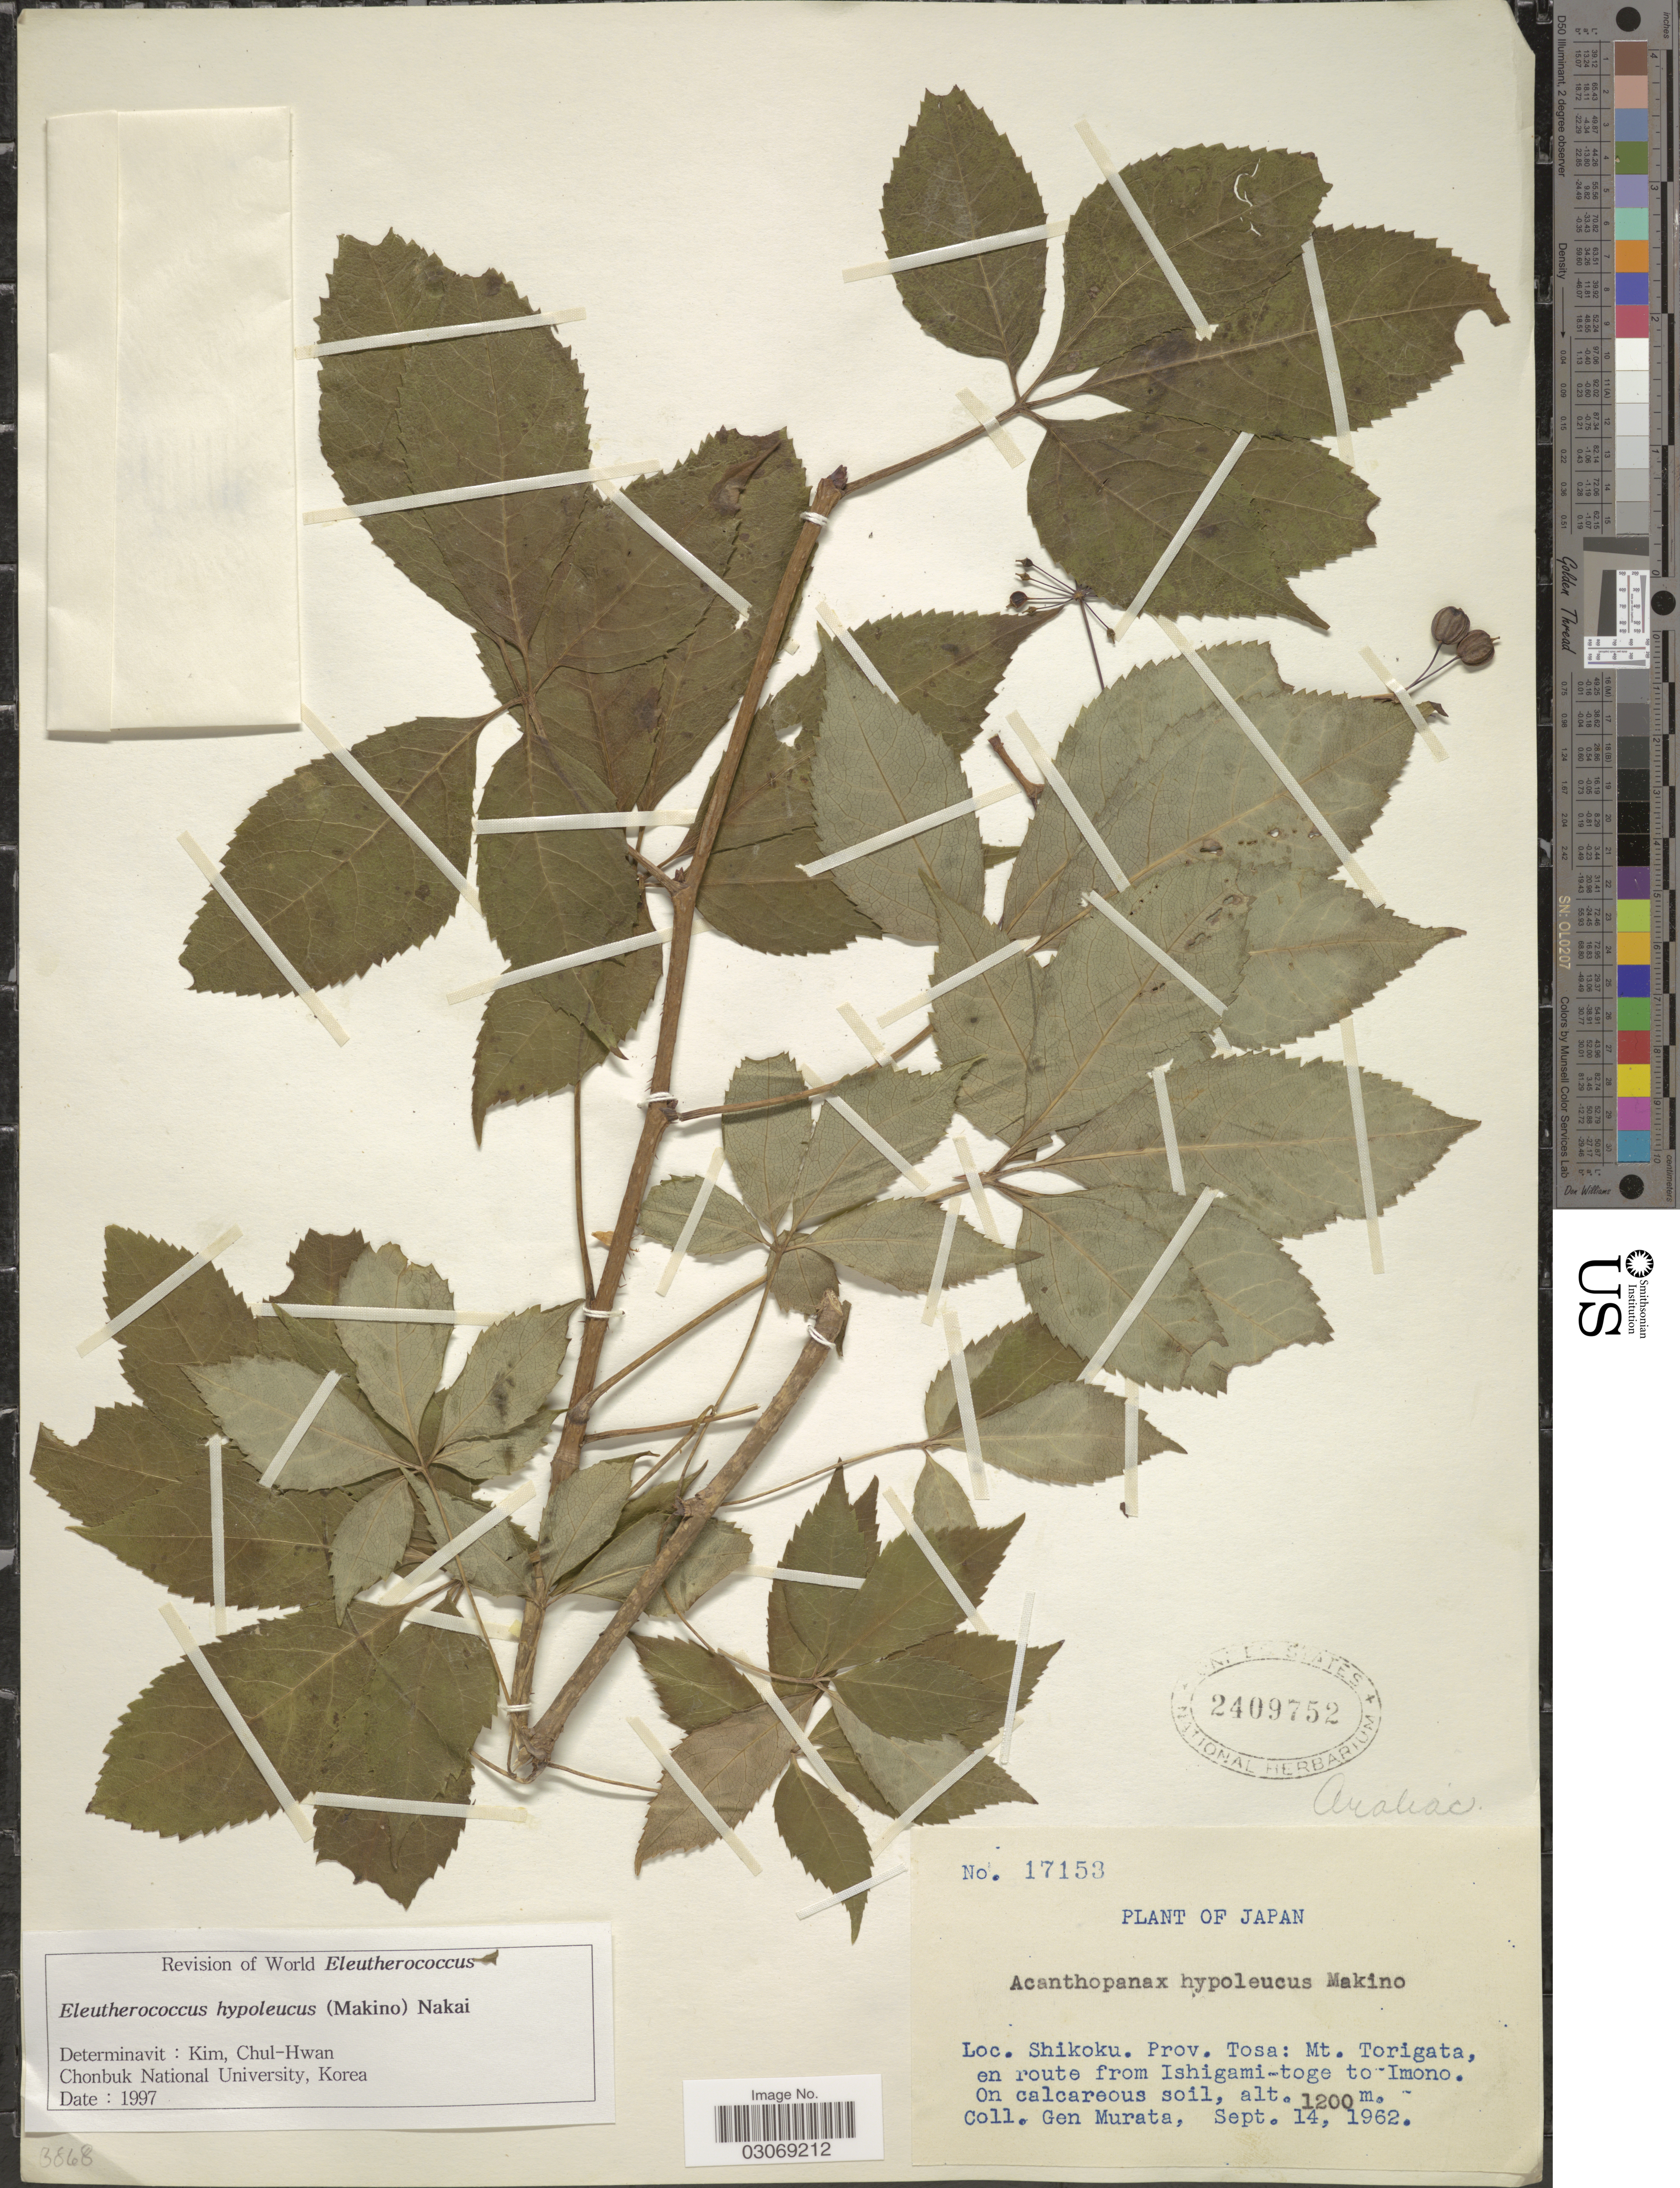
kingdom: Plantae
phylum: Tracheophyta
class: Magnoliopsida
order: Apiales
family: Araliaceae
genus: Eleutherococcus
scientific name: Eleutherococcus hypoleucus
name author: (Makino) Nakai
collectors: G. Murata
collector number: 17153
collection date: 1962-09-14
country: Japan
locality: Shikoku. Prov. Tosa: Mt. Torigata, en route from Ishigami-toge to Imono.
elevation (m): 1200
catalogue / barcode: US 2409752